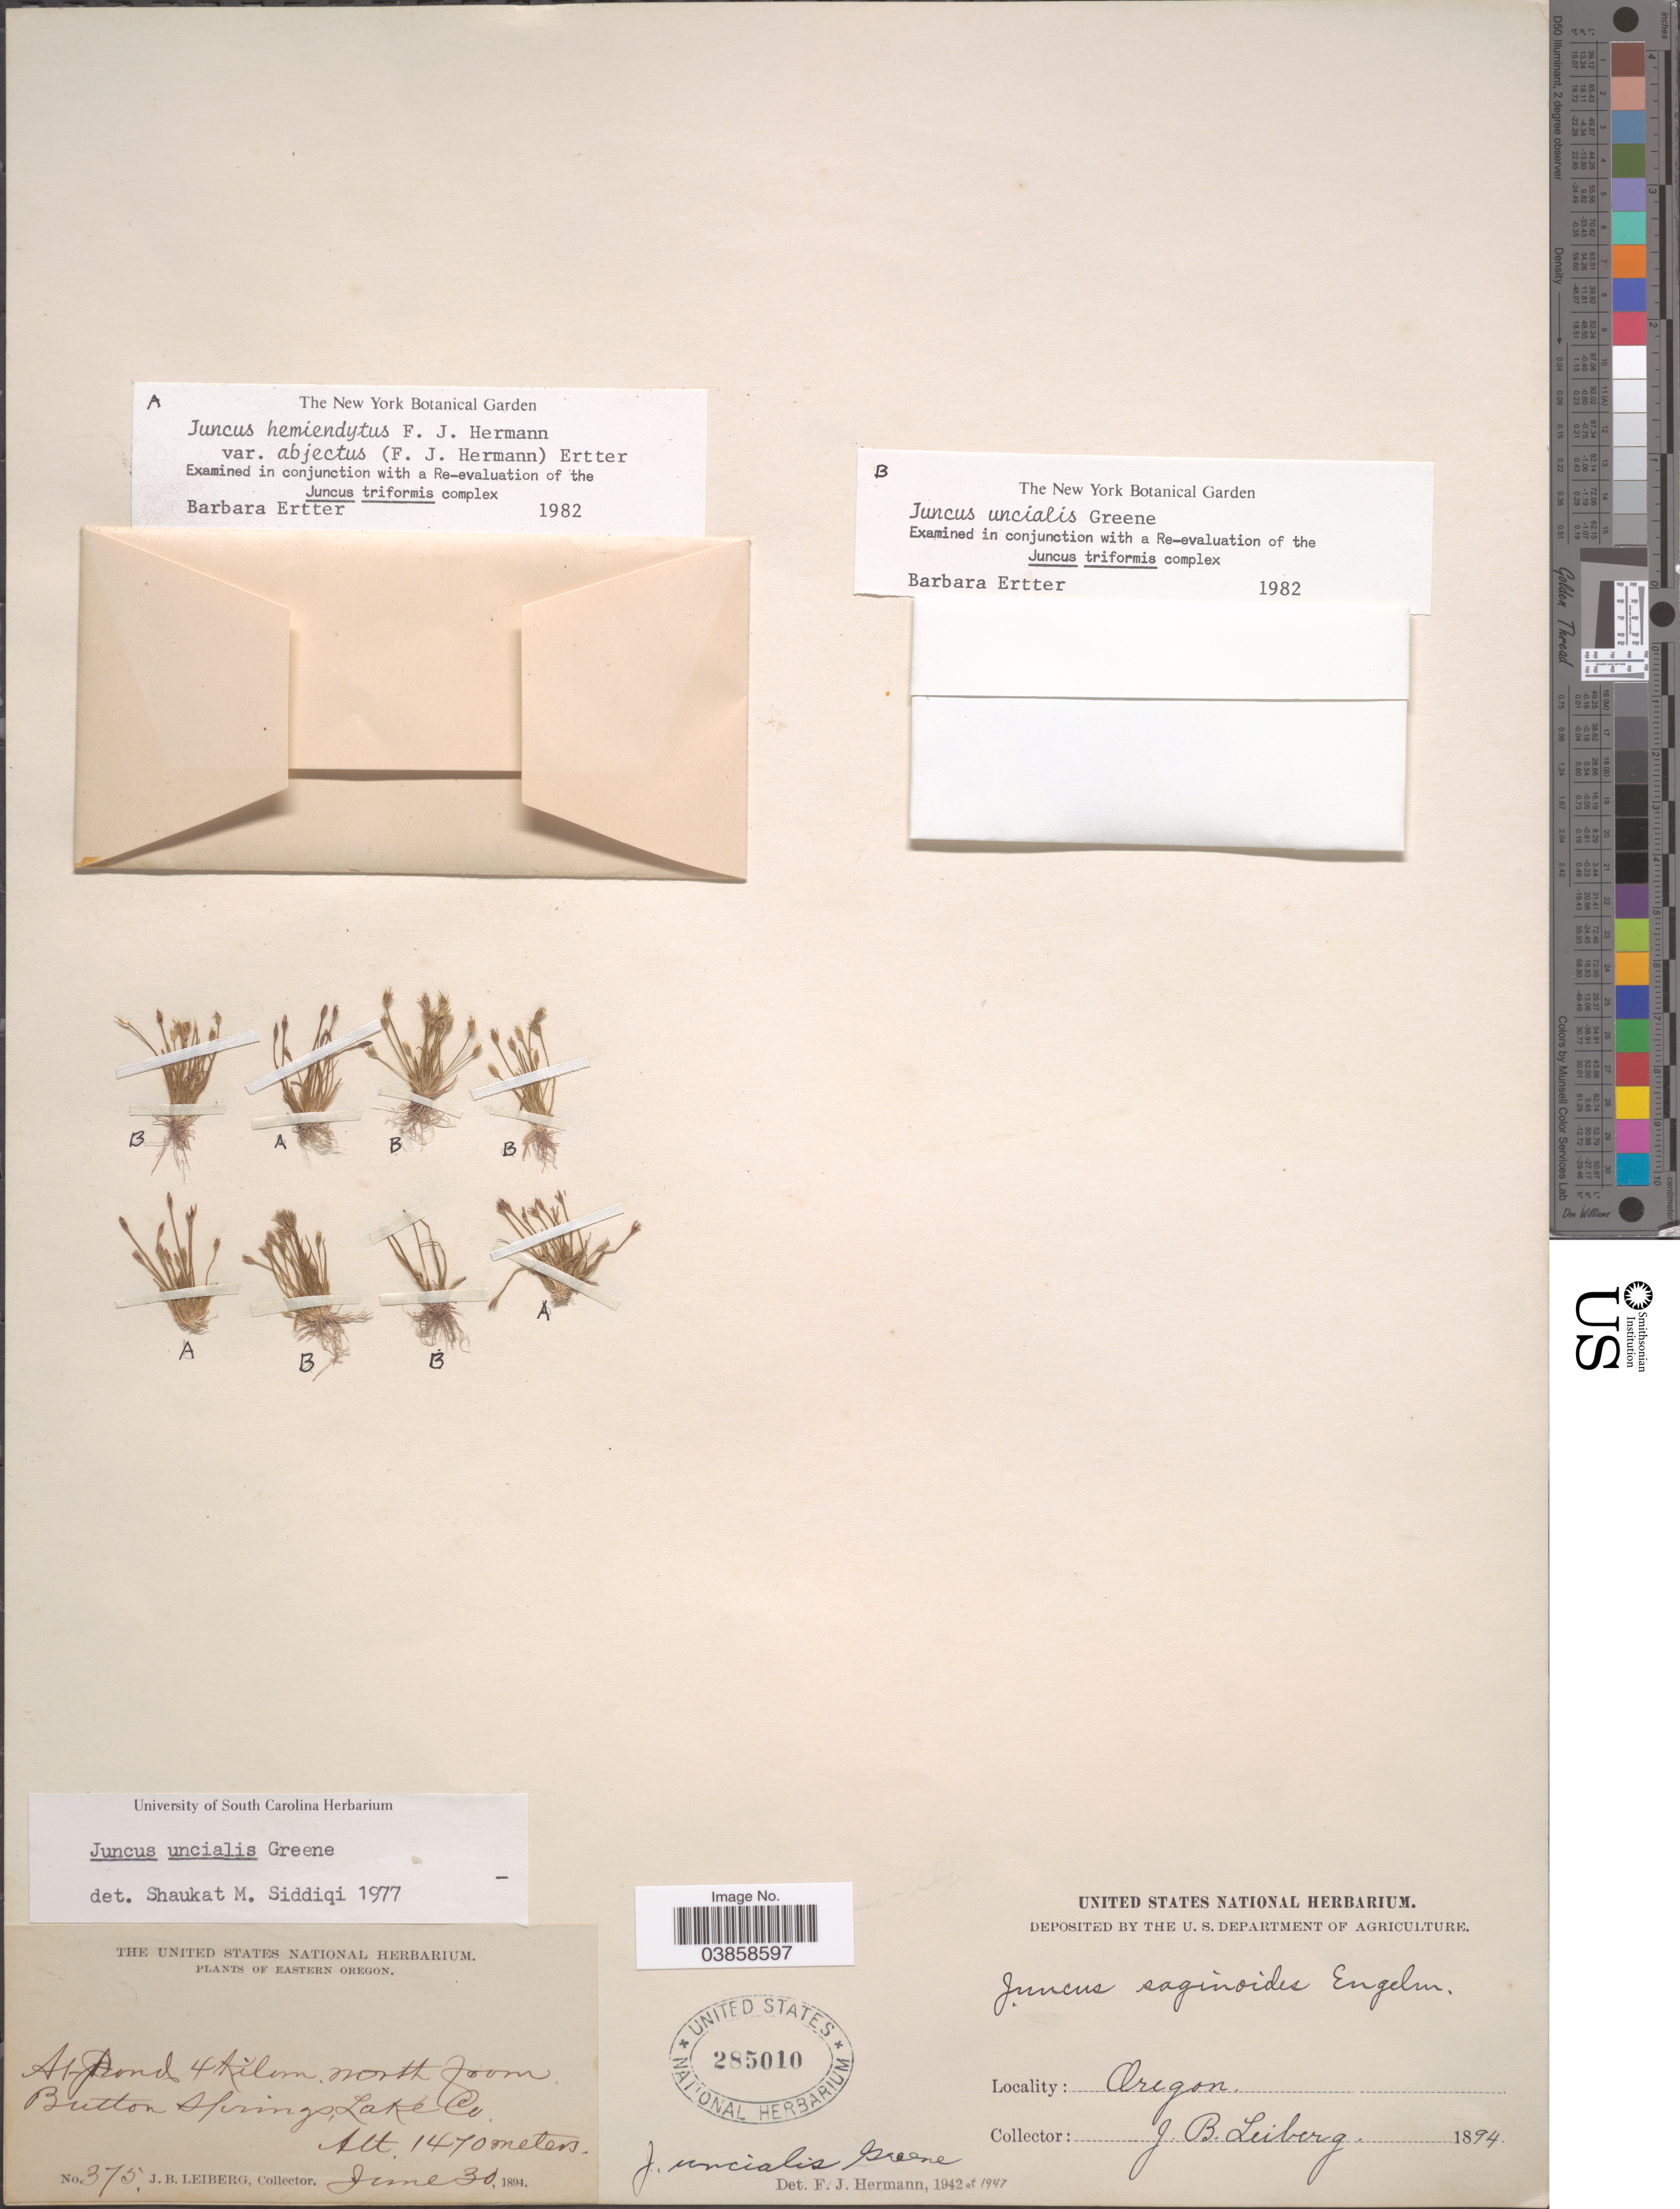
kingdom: Plantae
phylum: Tracheophyta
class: Liliopsida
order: Poales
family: Juncaceae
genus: Juncus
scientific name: Juncus uncialis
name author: Greene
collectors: J. B. Leiberg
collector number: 375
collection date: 1894-06-30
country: United States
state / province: Oregon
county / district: Lake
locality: Eastern Oregon. Button Springs, Lake Co.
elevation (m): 1470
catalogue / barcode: US 285010